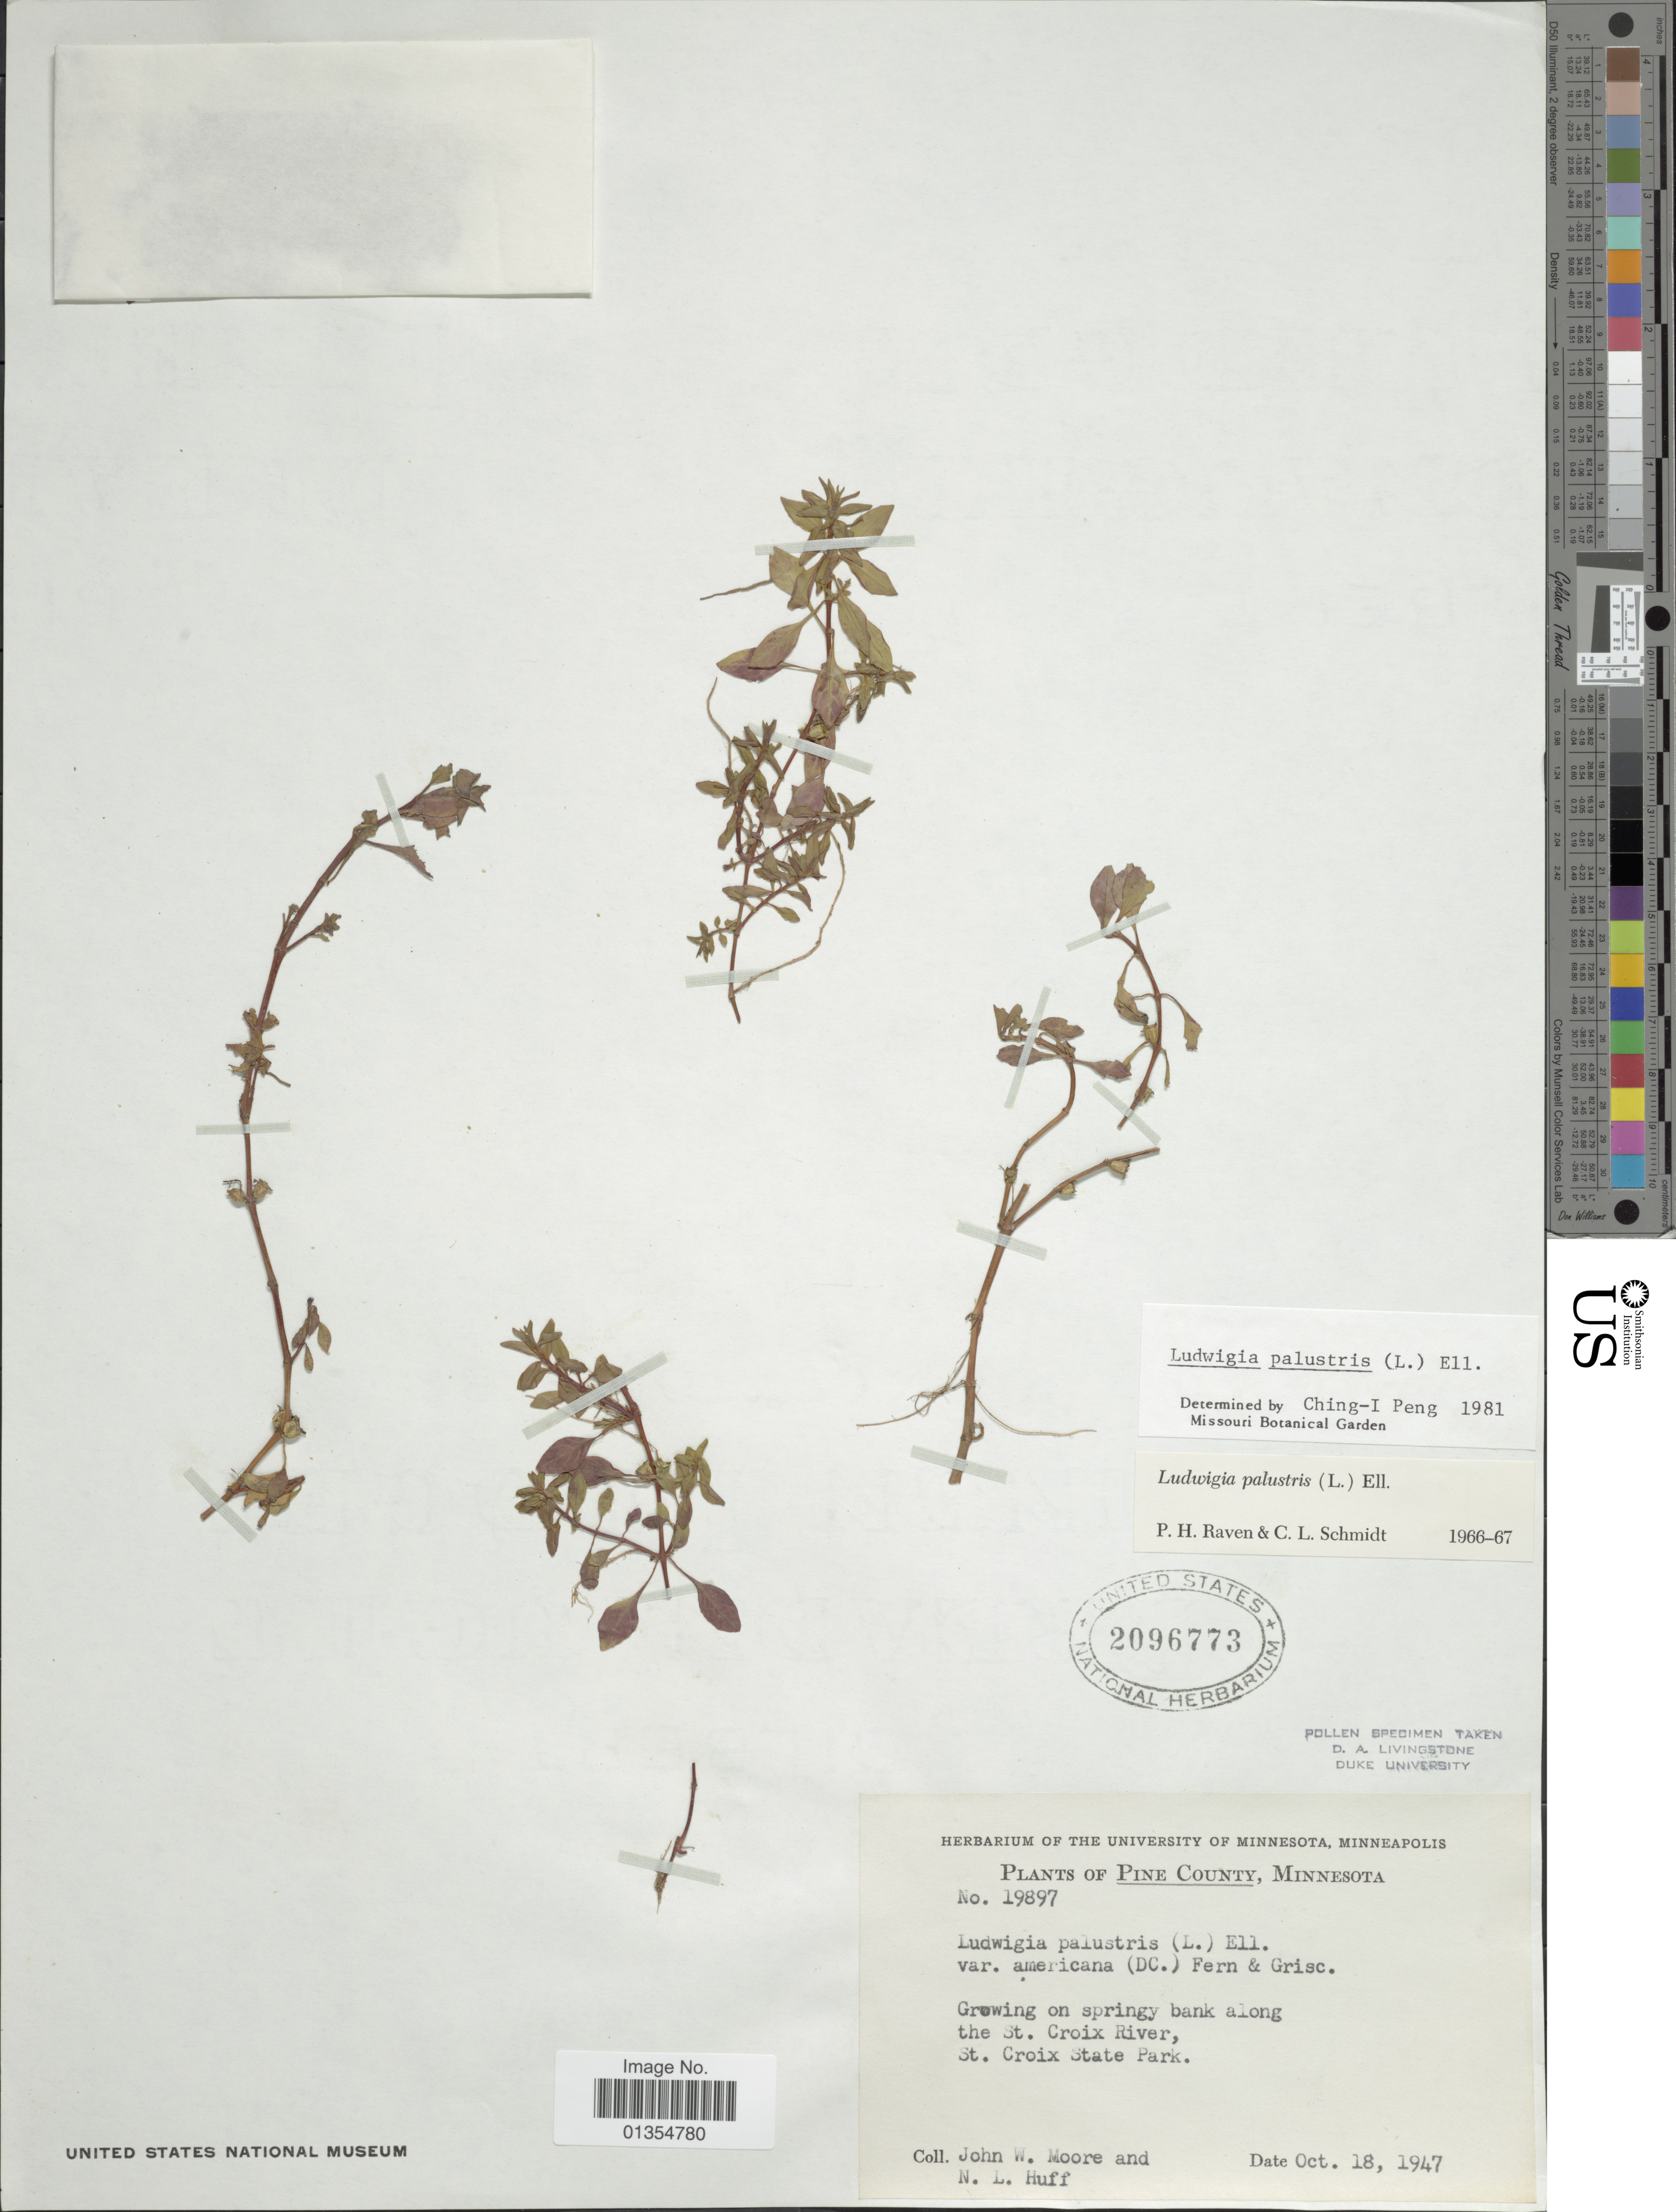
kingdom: Plantae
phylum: Tracheophyta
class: Magnoliopsida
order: Myrtales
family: Onagraceae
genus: Ludwigia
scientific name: Ludwigia palustris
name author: (L.) Elliott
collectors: J. Moore & N. Huff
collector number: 19897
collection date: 1947-10-18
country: United States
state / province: Minnesota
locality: Pine County, along the St. Croix River, St. Croix State Park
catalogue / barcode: US 2096773